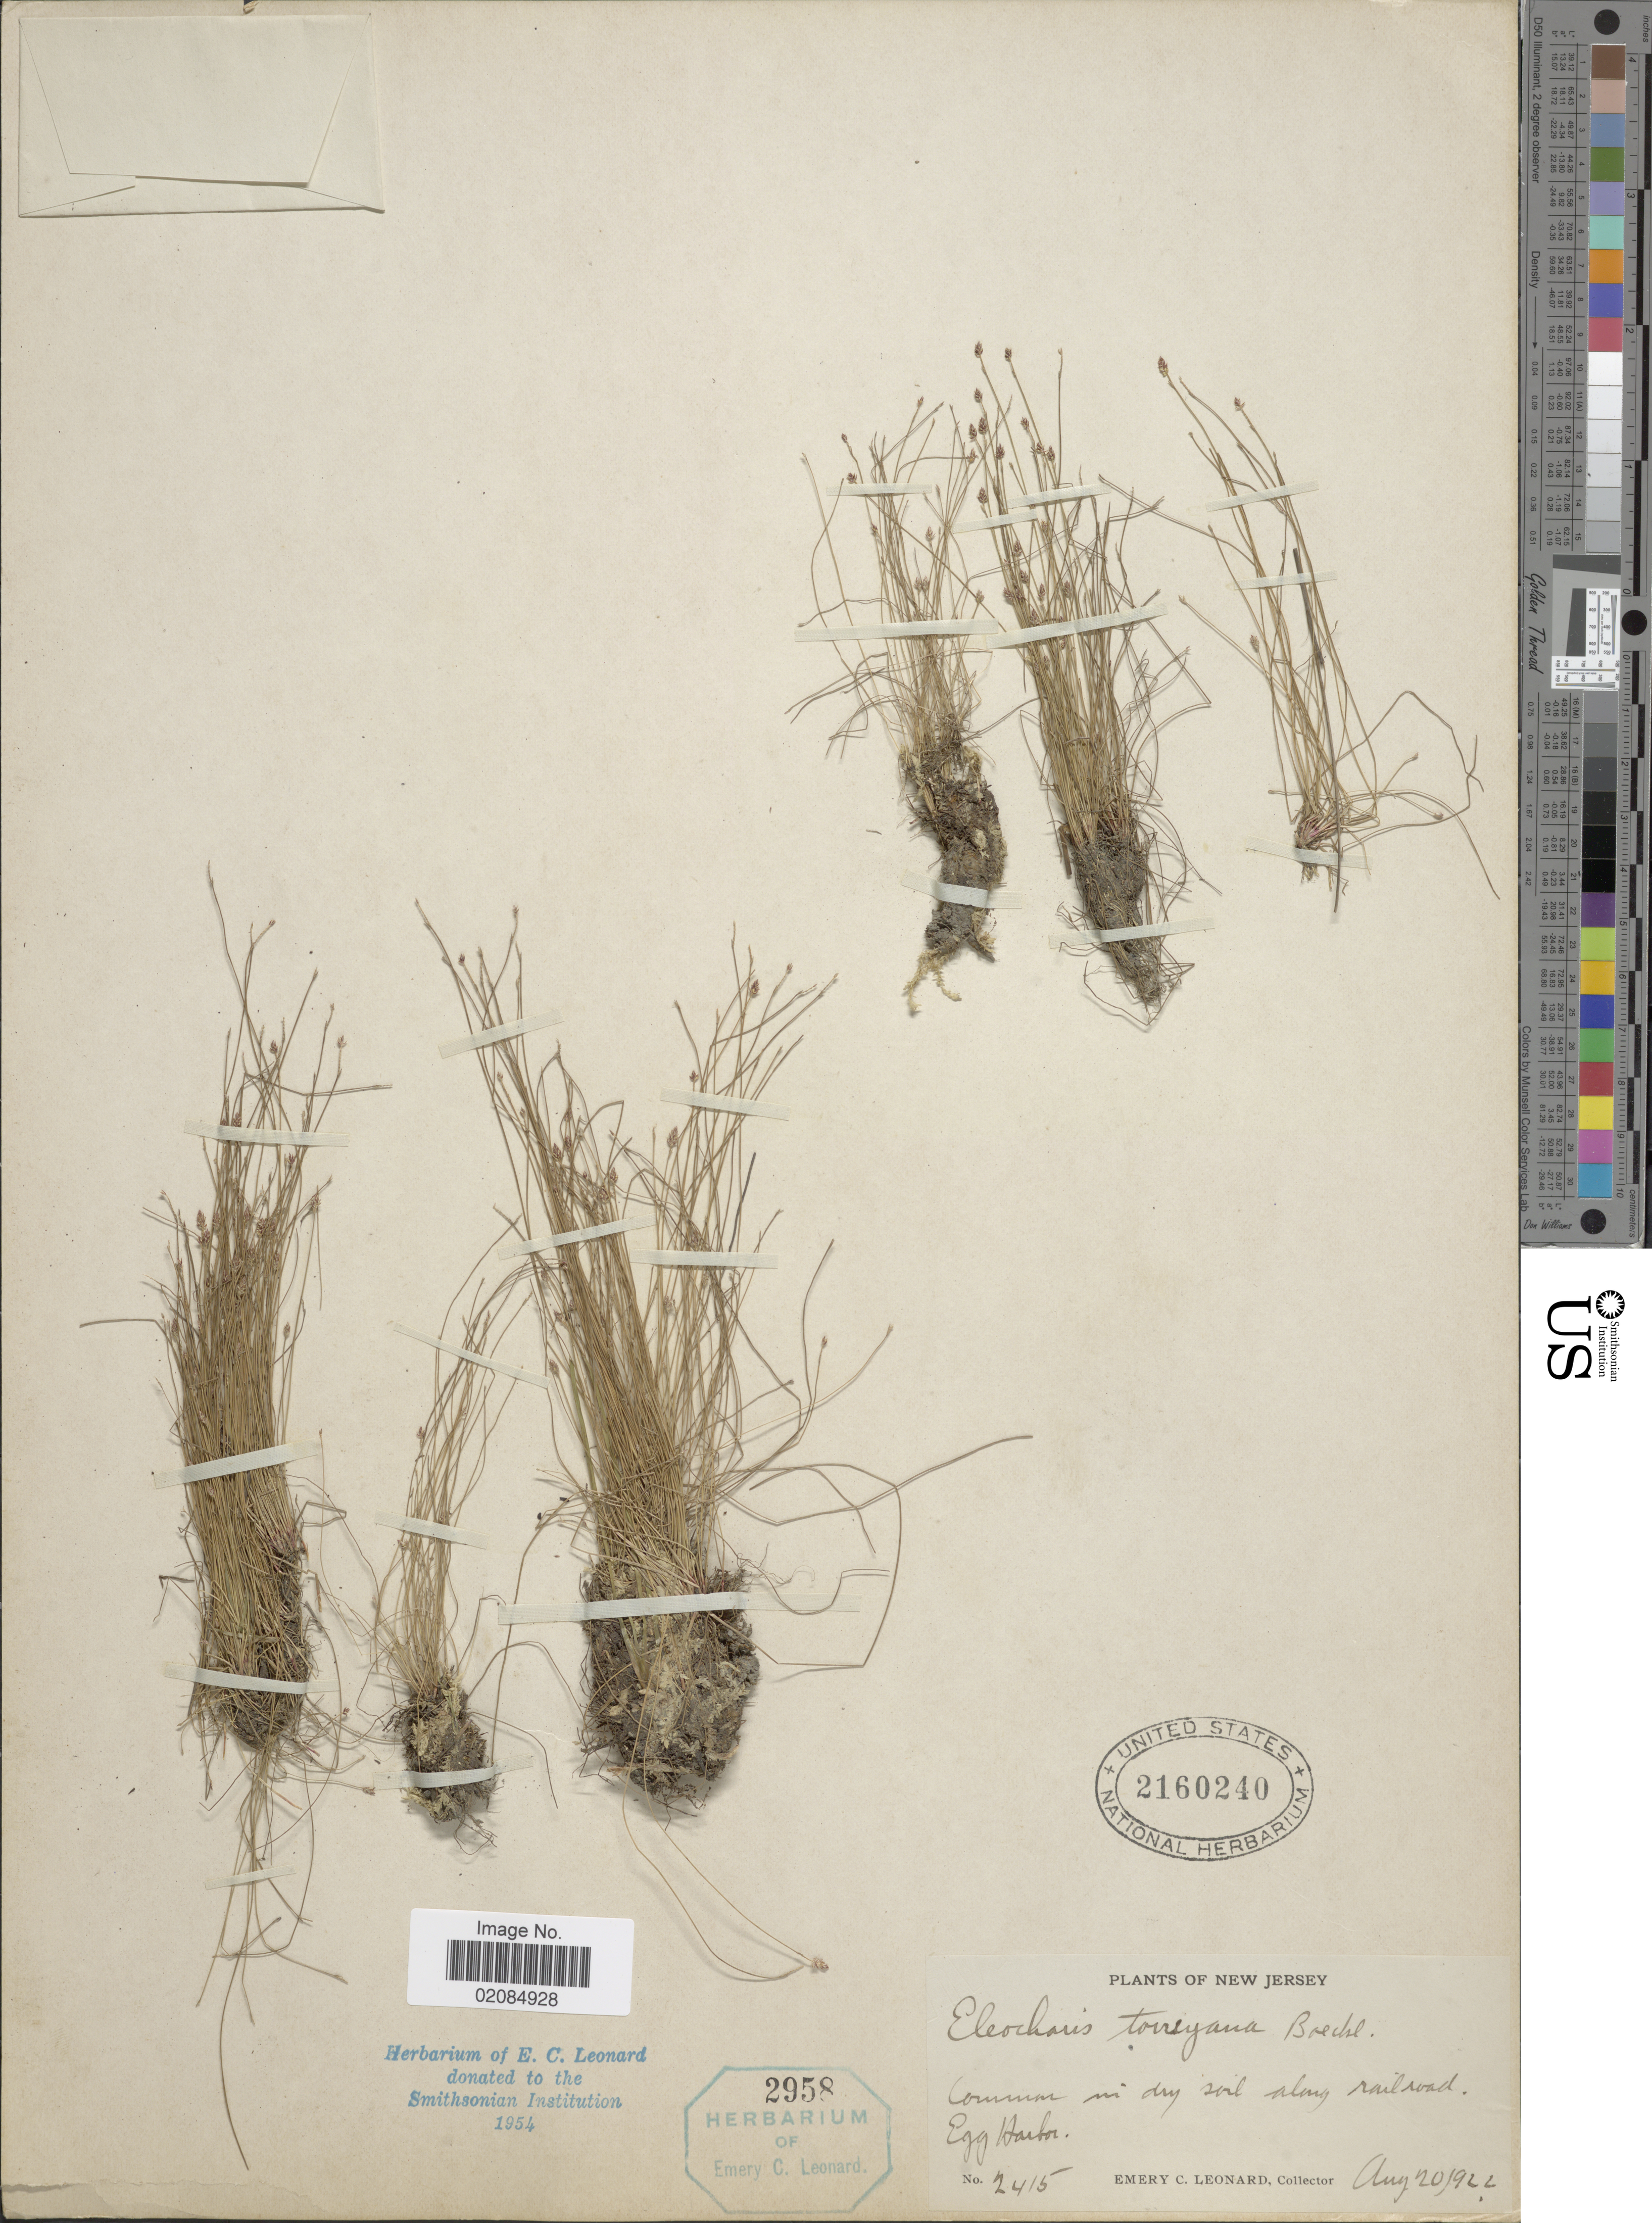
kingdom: Plantae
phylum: Tracheophyta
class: Liliopsida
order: Poales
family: Cyperaceae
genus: Eleocharis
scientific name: Eleocharis microcarpa var. filiculmis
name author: Torr.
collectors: E. C. Leonard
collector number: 2415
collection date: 1922-08-20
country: United States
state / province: New Jersey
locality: In dry soil along the railroad. Egg Harbor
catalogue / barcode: US 2160240